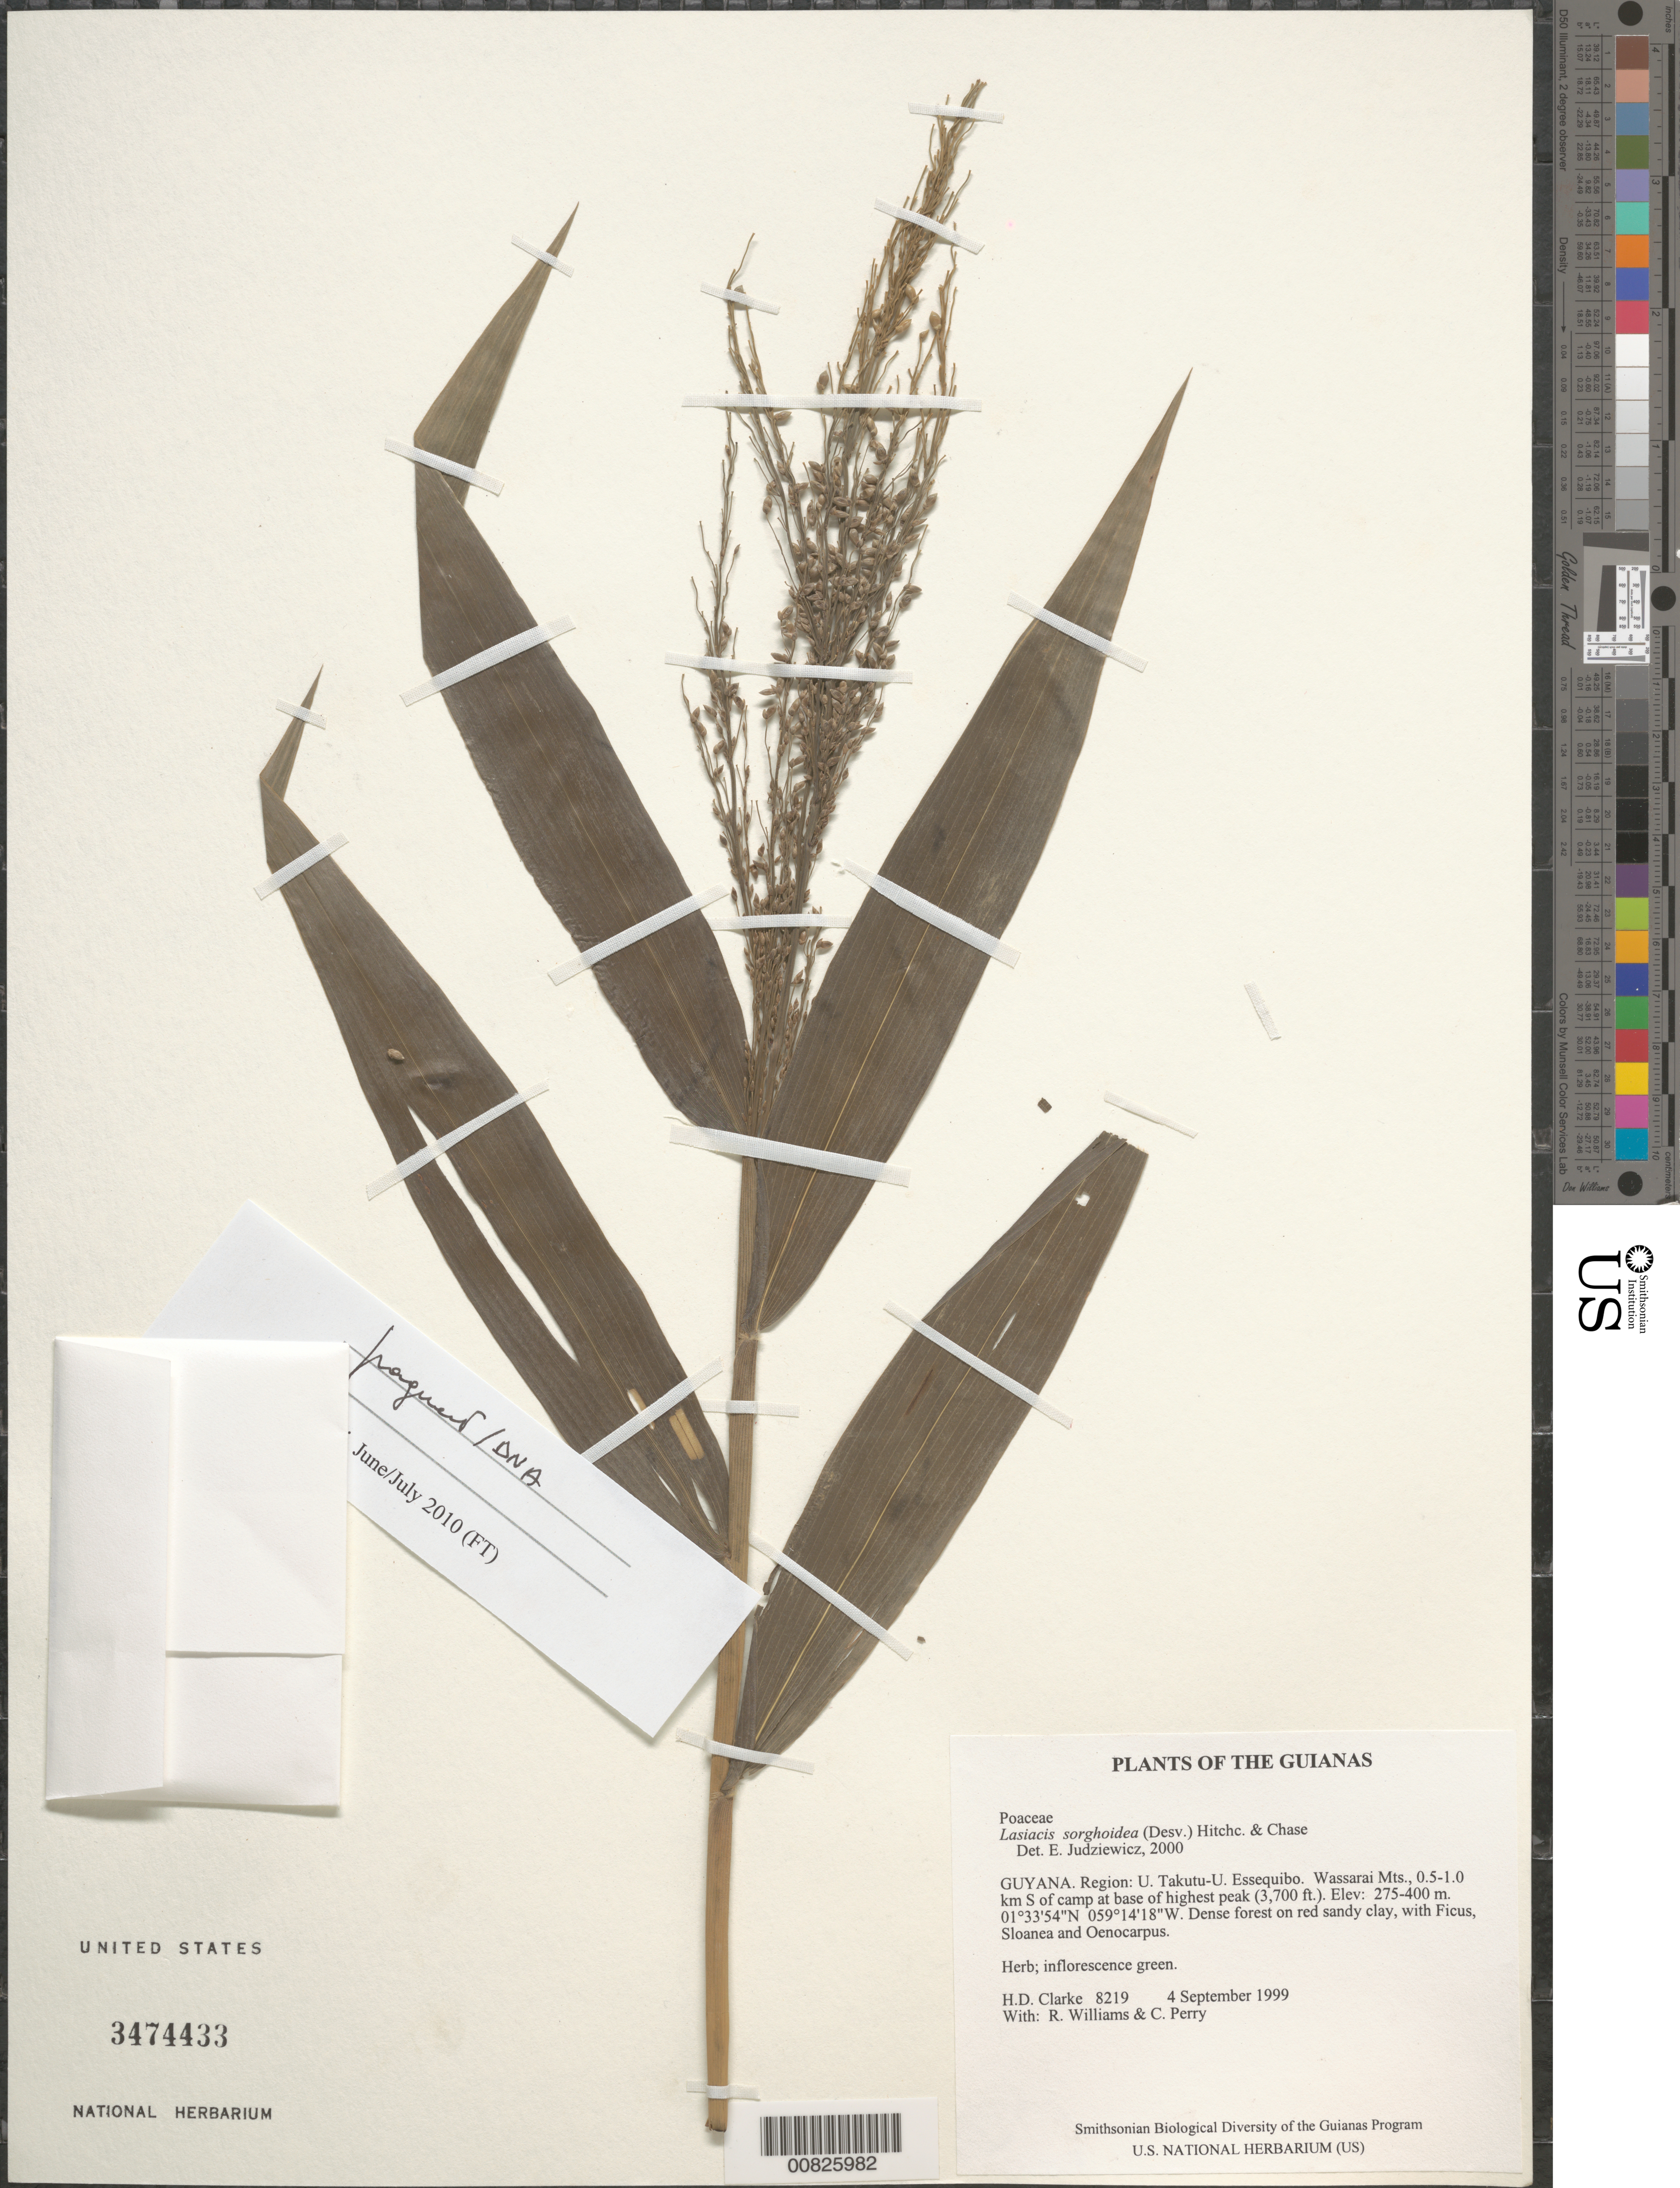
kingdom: Plantae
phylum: Tracheophyta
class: Liliopsida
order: Poales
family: Poaceae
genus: Lasiacis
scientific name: Lasiacis sorghoidea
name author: (Desv. ex Ham.) Hitchc. & Chase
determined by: Judziewicz, E. J.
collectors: H. D. Clarke, R. Williams & C. Perry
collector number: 8219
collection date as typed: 4 September 1999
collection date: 1999-09-04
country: Guyana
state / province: U. Takutu-U. Essequibo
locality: Wassarai Mts., 0.5-1.0 km S of camp at base of highest peak (3,700 ft.)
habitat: Dense forest on red sandy clay, with Ficus, Sloanea and Oenocarpus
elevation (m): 275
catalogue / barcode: US 3474433